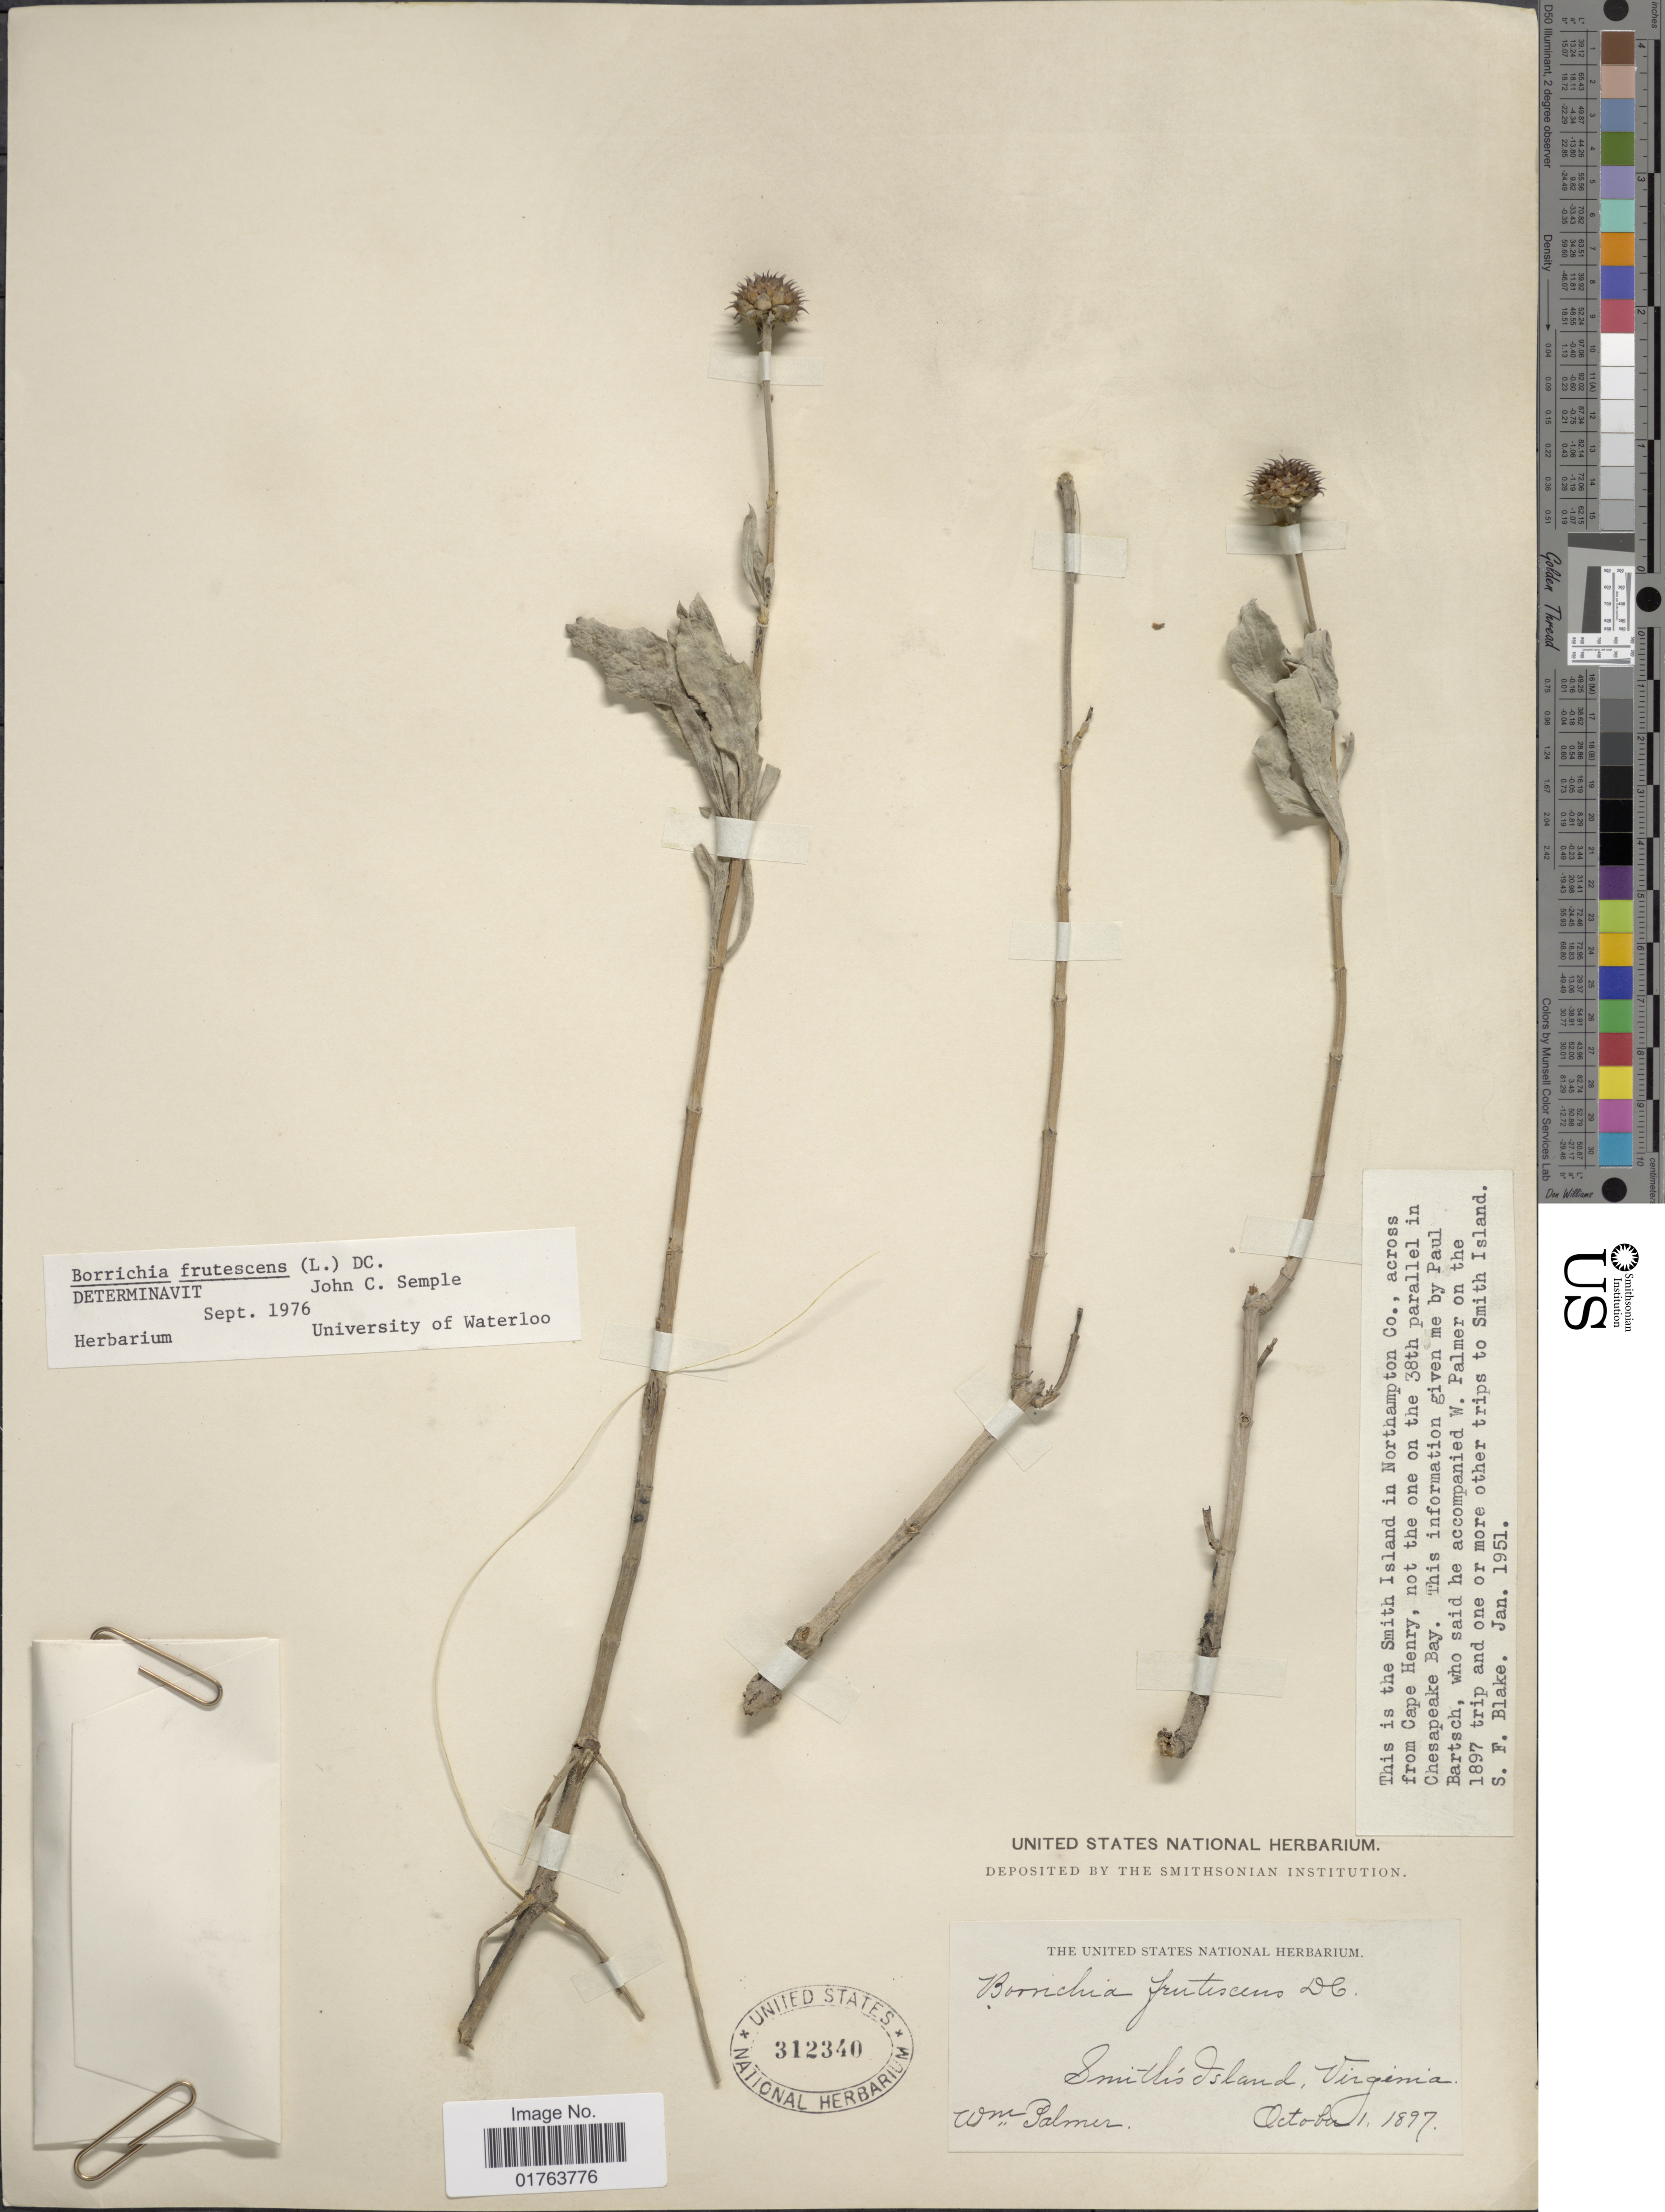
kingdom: Plantae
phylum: Tracheophyta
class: Magnoliopsida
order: Asterales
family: Asteraceae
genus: Borrichia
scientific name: Borrichia frutescens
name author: (L.) DC.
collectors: W. Palmer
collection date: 1897-10-01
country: United States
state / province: Virginia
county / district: Northampton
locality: Smith's Island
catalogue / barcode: US 312340